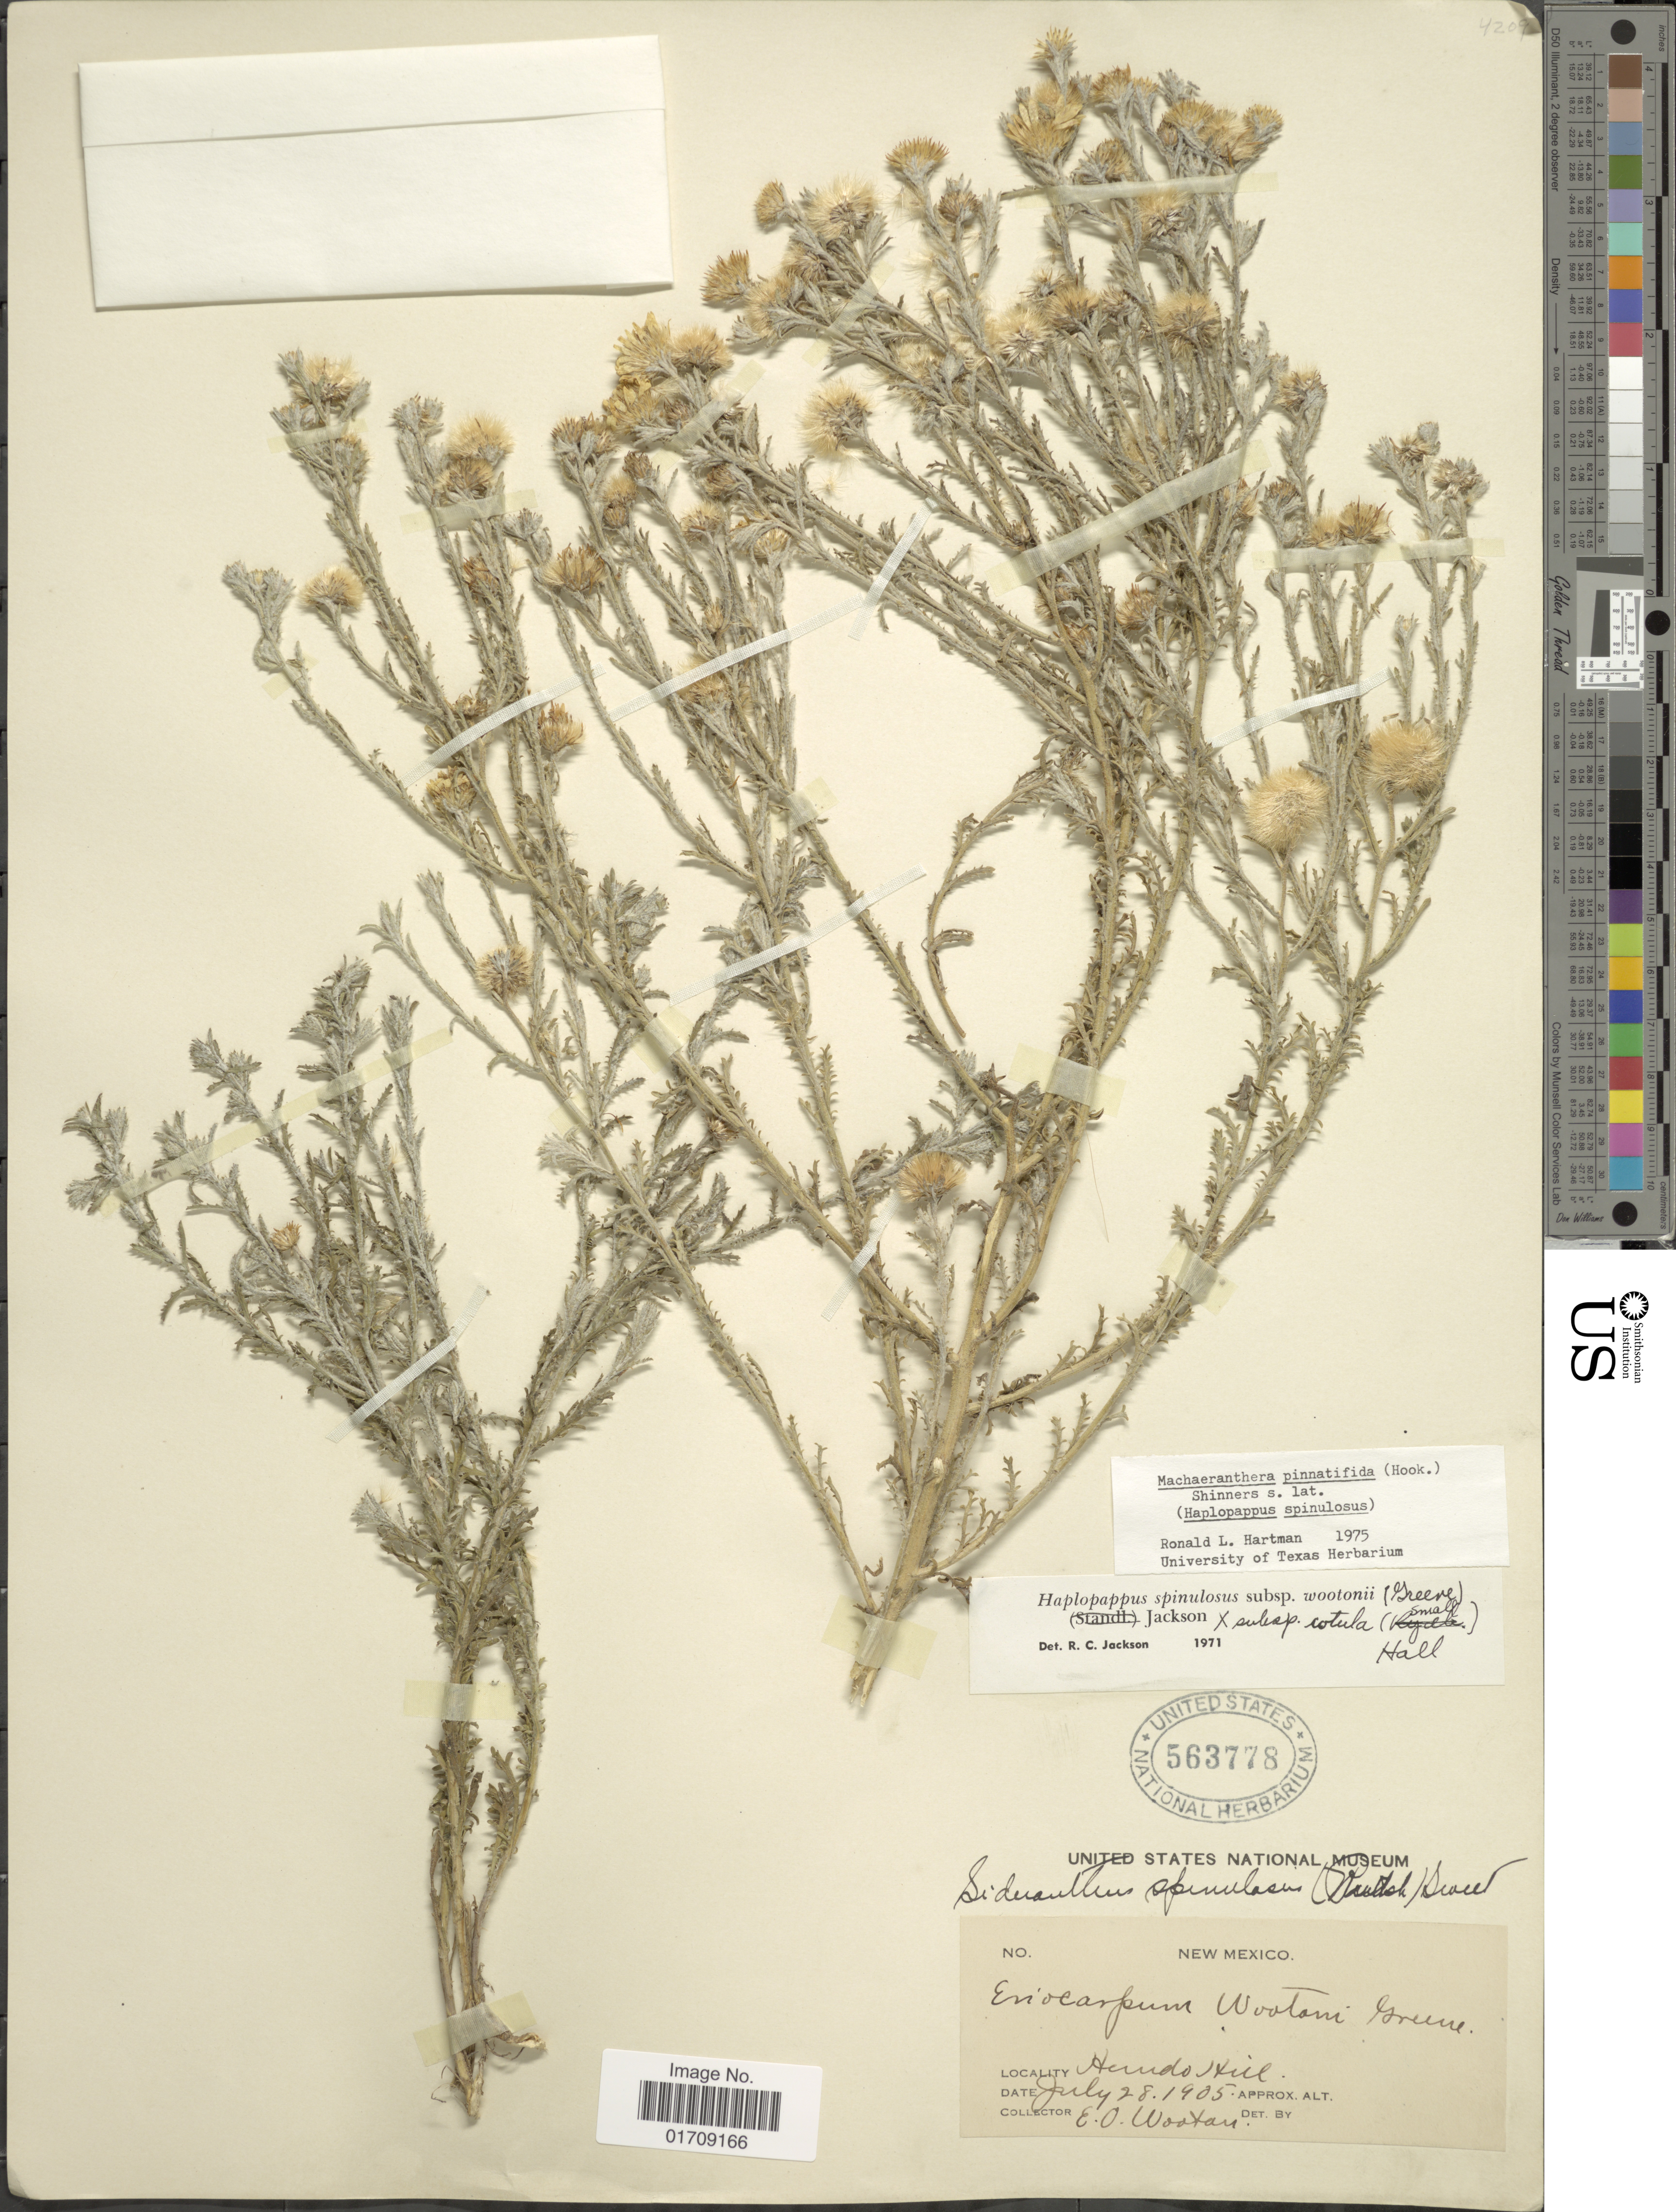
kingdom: Plantae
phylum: Tracheophyta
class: Magnoliopsida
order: Asterales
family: Asteraceae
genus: Machaeranthera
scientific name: Machaeranthera pinnatifida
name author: (Hook.) Shinners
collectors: E. O. Wooton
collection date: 1905-07-28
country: United States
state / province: New Mexico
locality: Hondo Hill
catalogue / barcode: US 563778